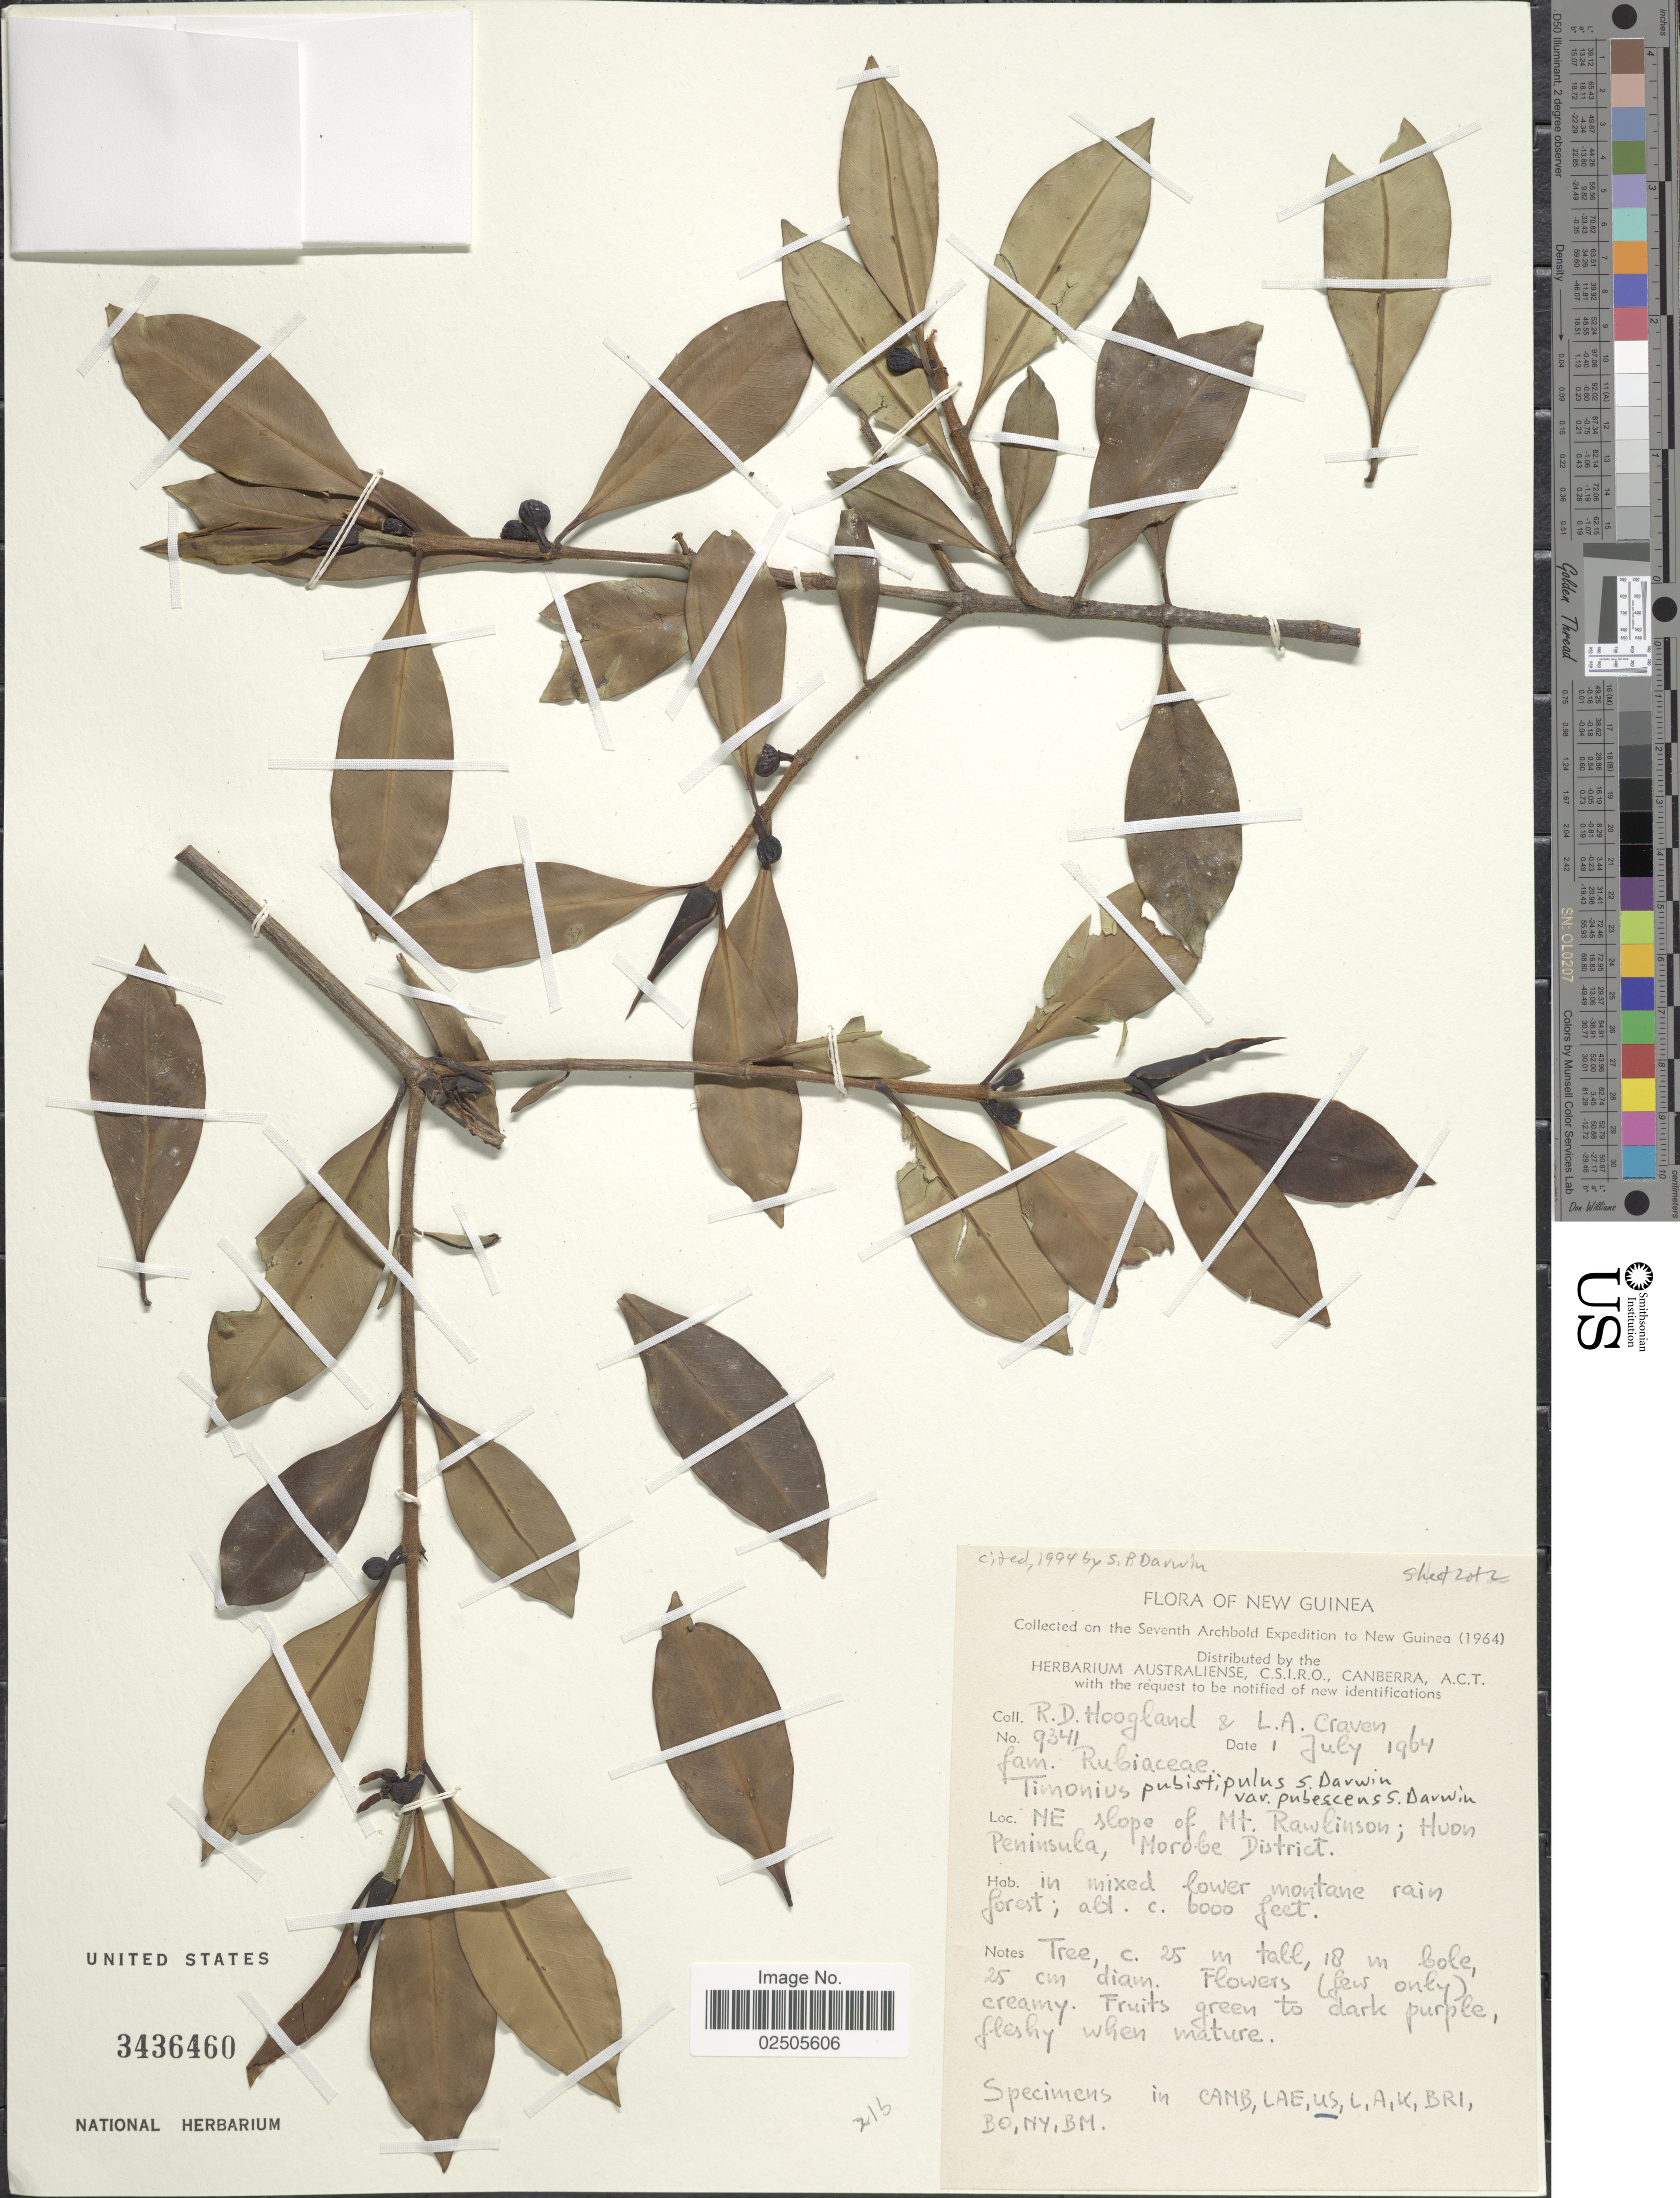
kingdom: Plantae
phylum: Tracheophyta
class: Magnoliopsida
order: Gentianales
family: Rubiaceae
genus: Timonius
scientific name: Timonius pubistipulus var. pubescens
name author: S.P. Darwin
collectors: R. D. Hoogland & L. A. Craven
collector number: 9341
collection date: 1964-07-01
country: Papua New Guinea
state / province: Morobe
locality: New Guinea, NE slope of Mt. Rawlinson; Huon Peninsula, Morobe District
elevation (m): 1829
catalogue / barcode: US 3436460